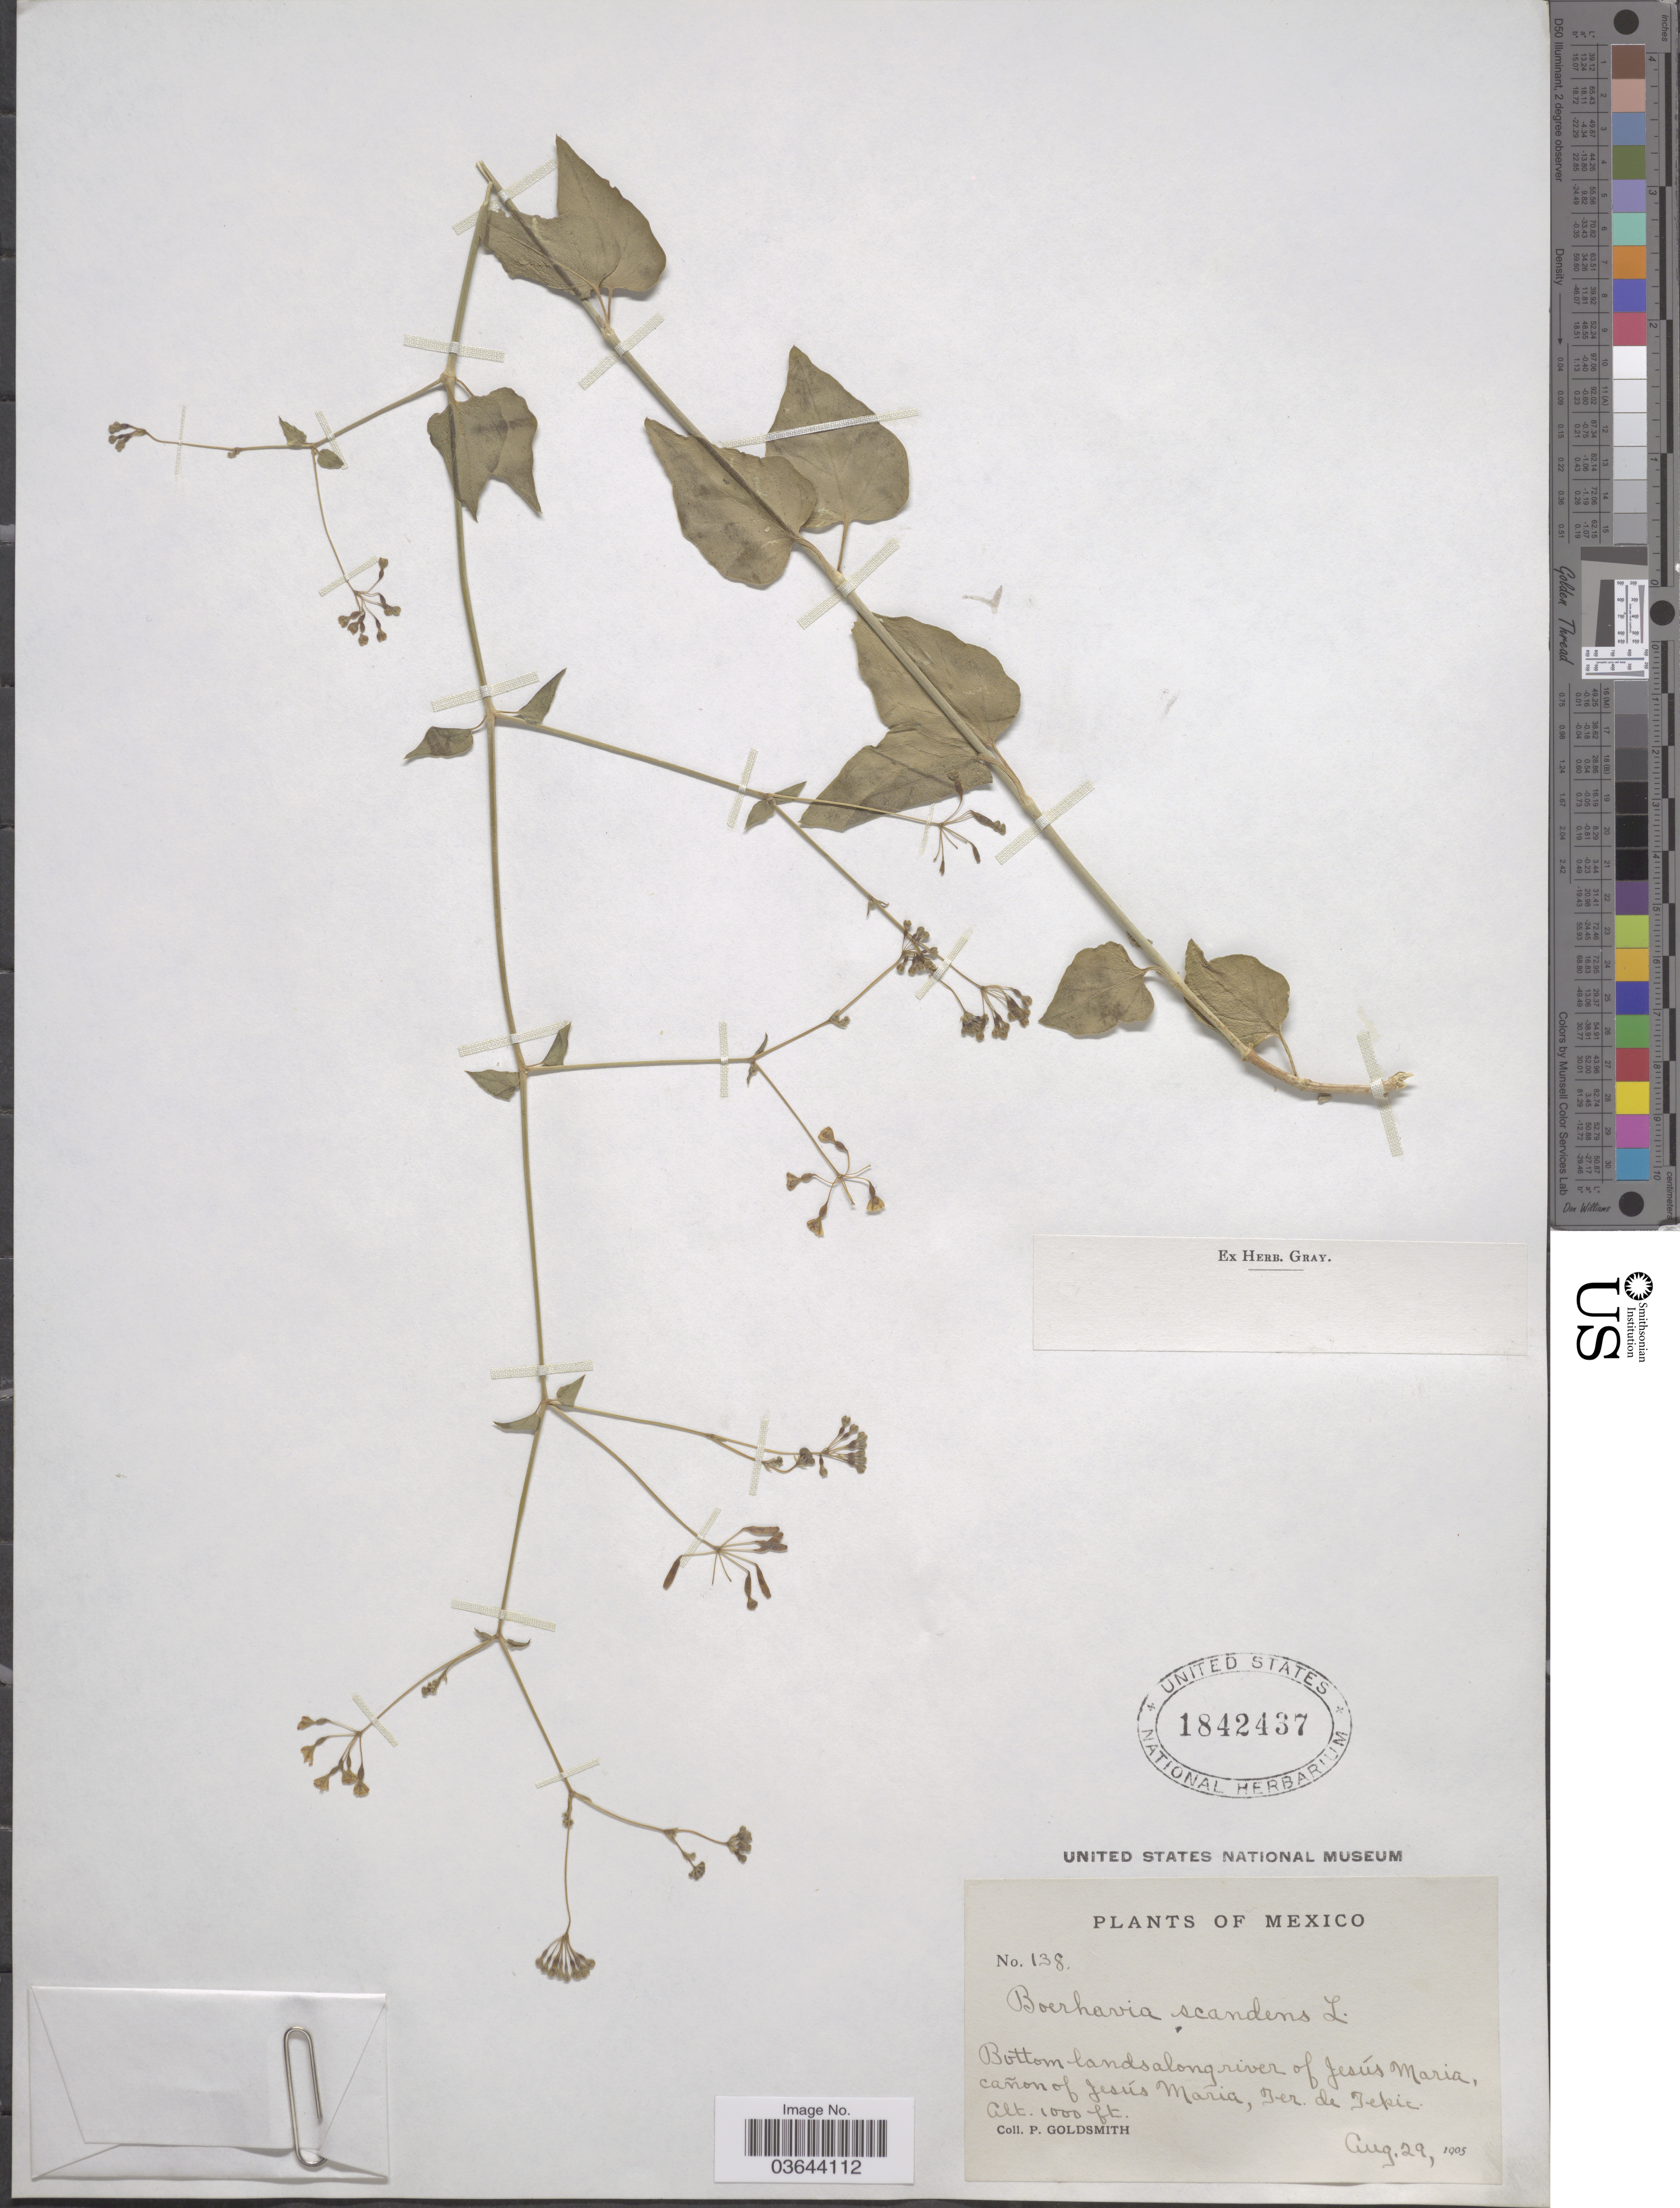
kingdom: Plantae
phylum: Tracheophyta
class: Magnoliopsida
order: Caryophyllales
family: Nyctaginaceae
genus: Commicarpus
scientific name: Commicarpus scandens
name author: (L.) Standl.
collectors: P. Goldsmith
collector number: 138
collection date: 1905-08-29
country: Mexico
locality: Bottom lands along river of Jesús Maria, cañon of Jesús Maria, Ter. de Tepic.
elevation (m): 305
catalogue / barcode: US 1842437